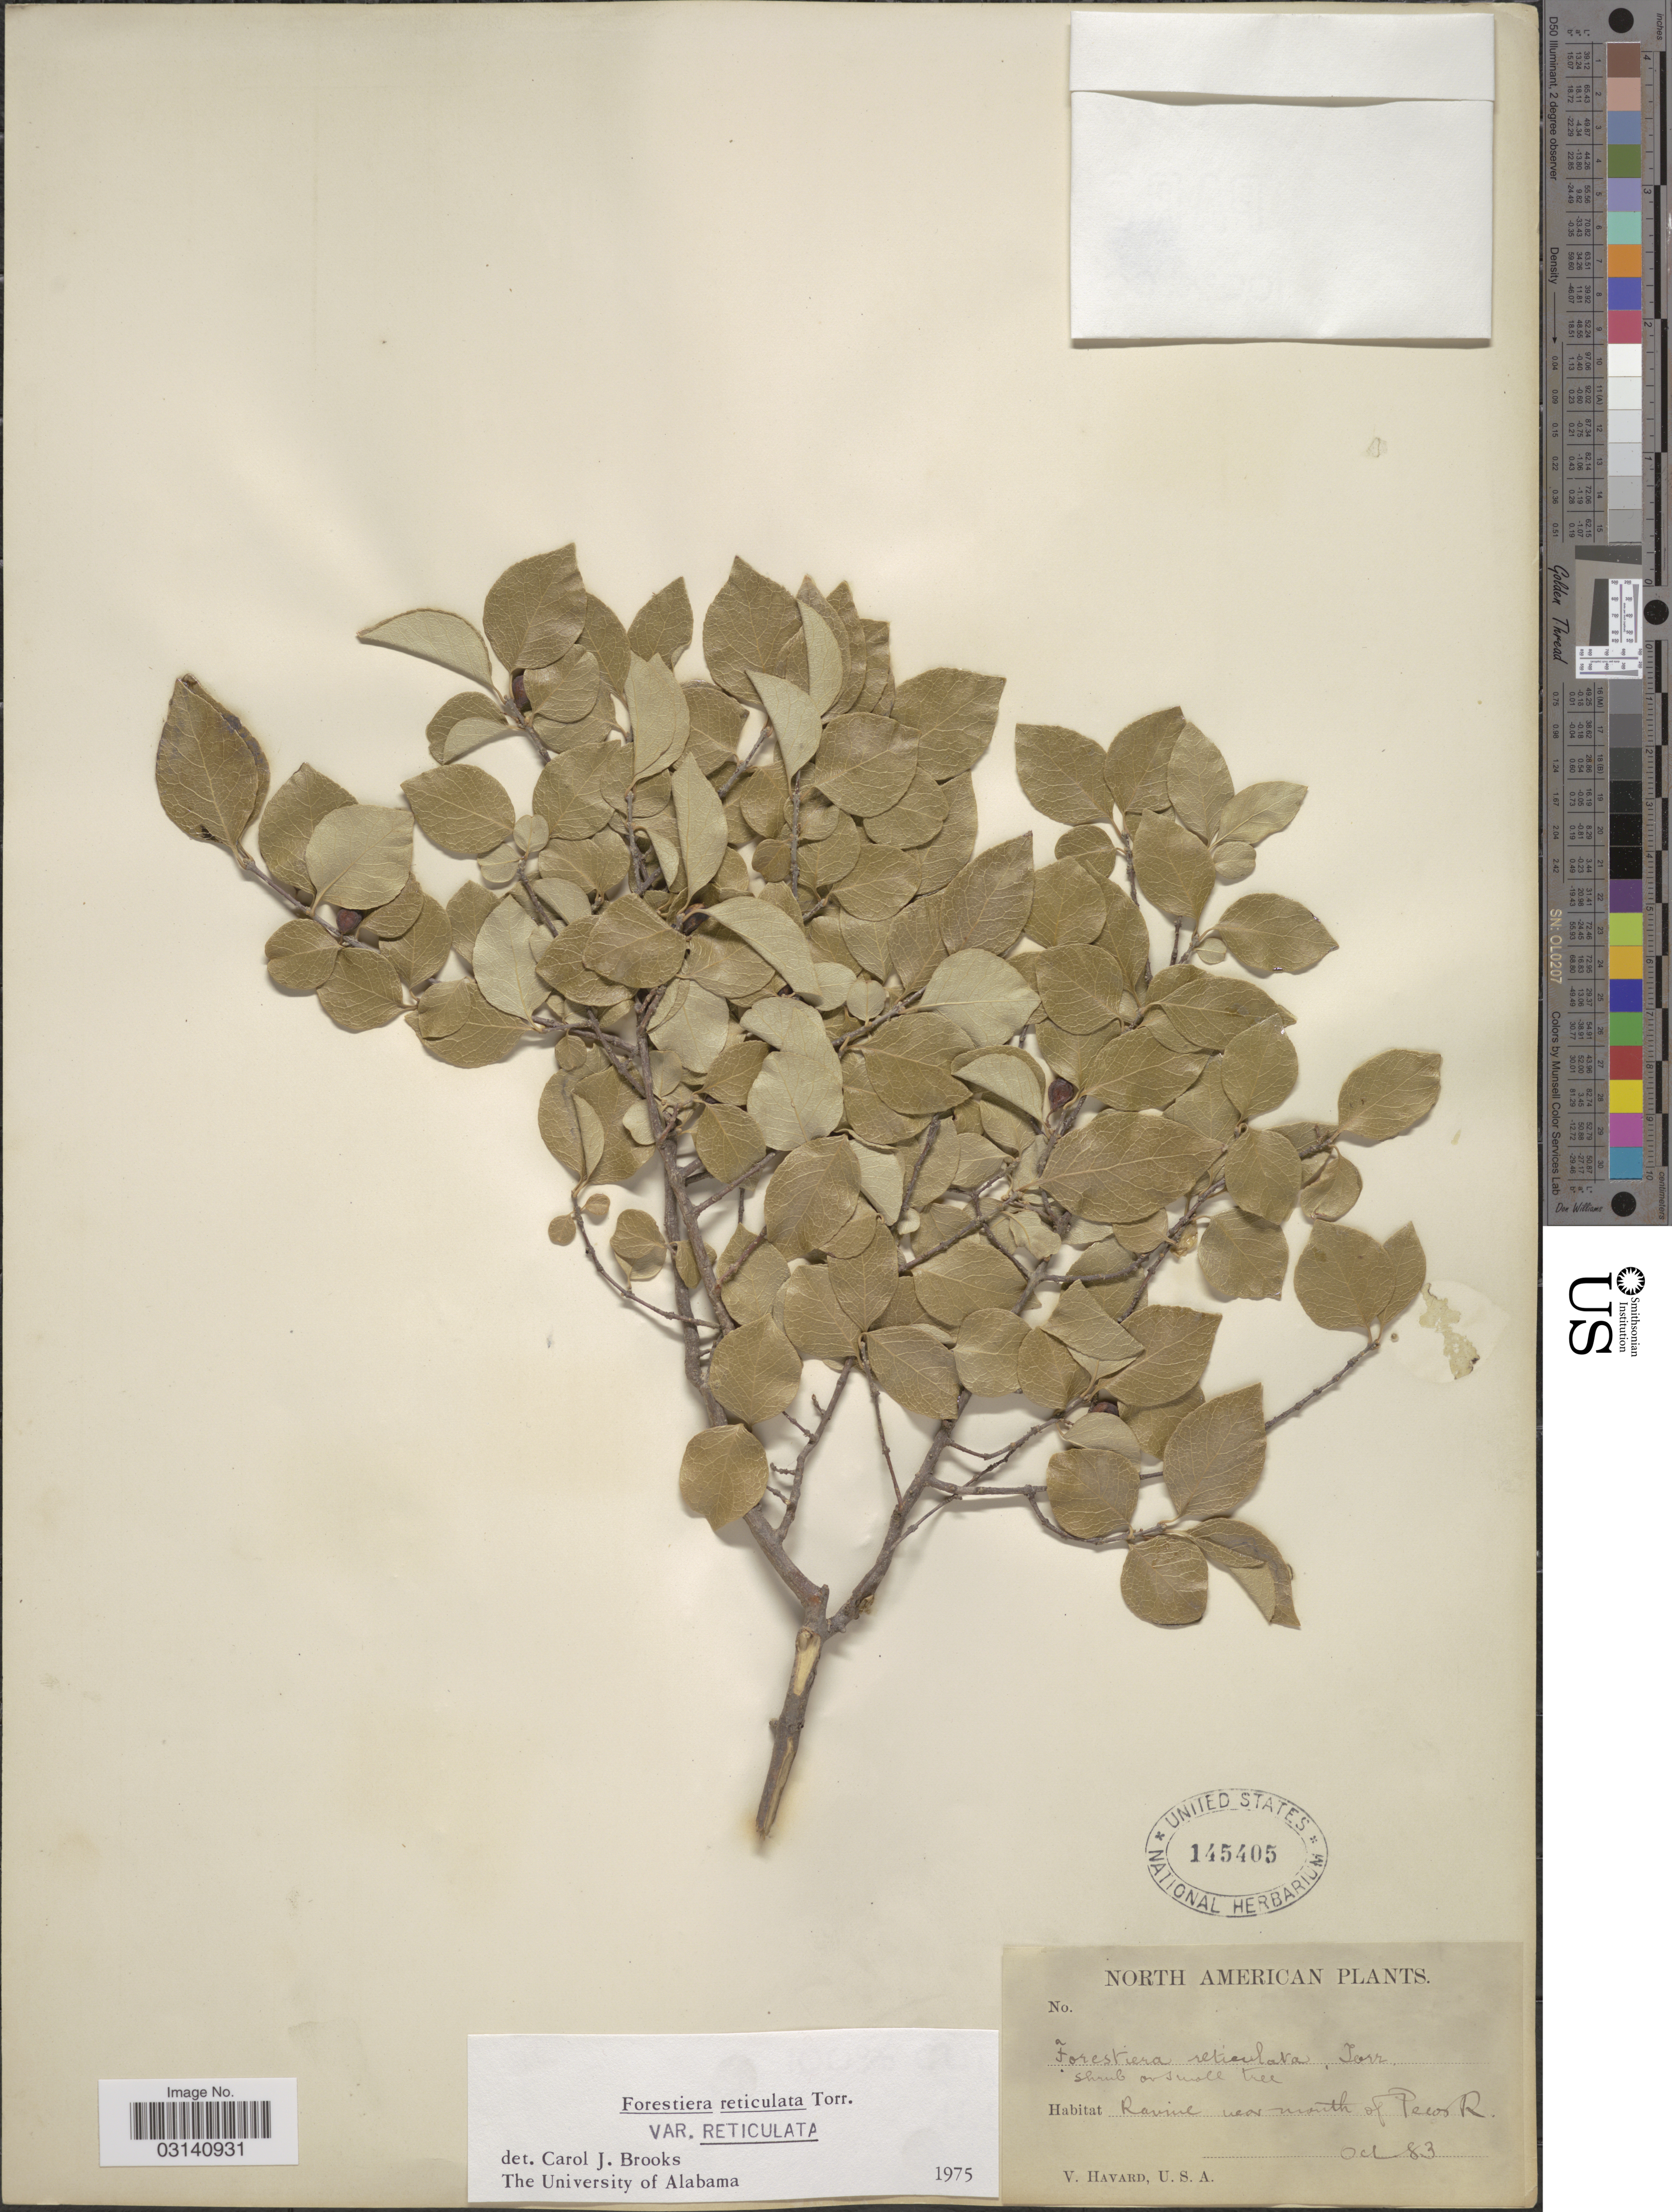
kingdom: Plantae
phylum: Tracheophyta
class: Magnoliopsida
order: Lamiales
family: Oleaceae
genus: Forestiera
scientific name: Forestiera reticulata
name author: Torr. in Emory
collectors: V. Havard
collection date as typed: Transcribed d/m/y: /10/83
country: United States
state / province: Texas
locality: Ravine near mouth of Pecos R.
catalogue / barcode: US 145405